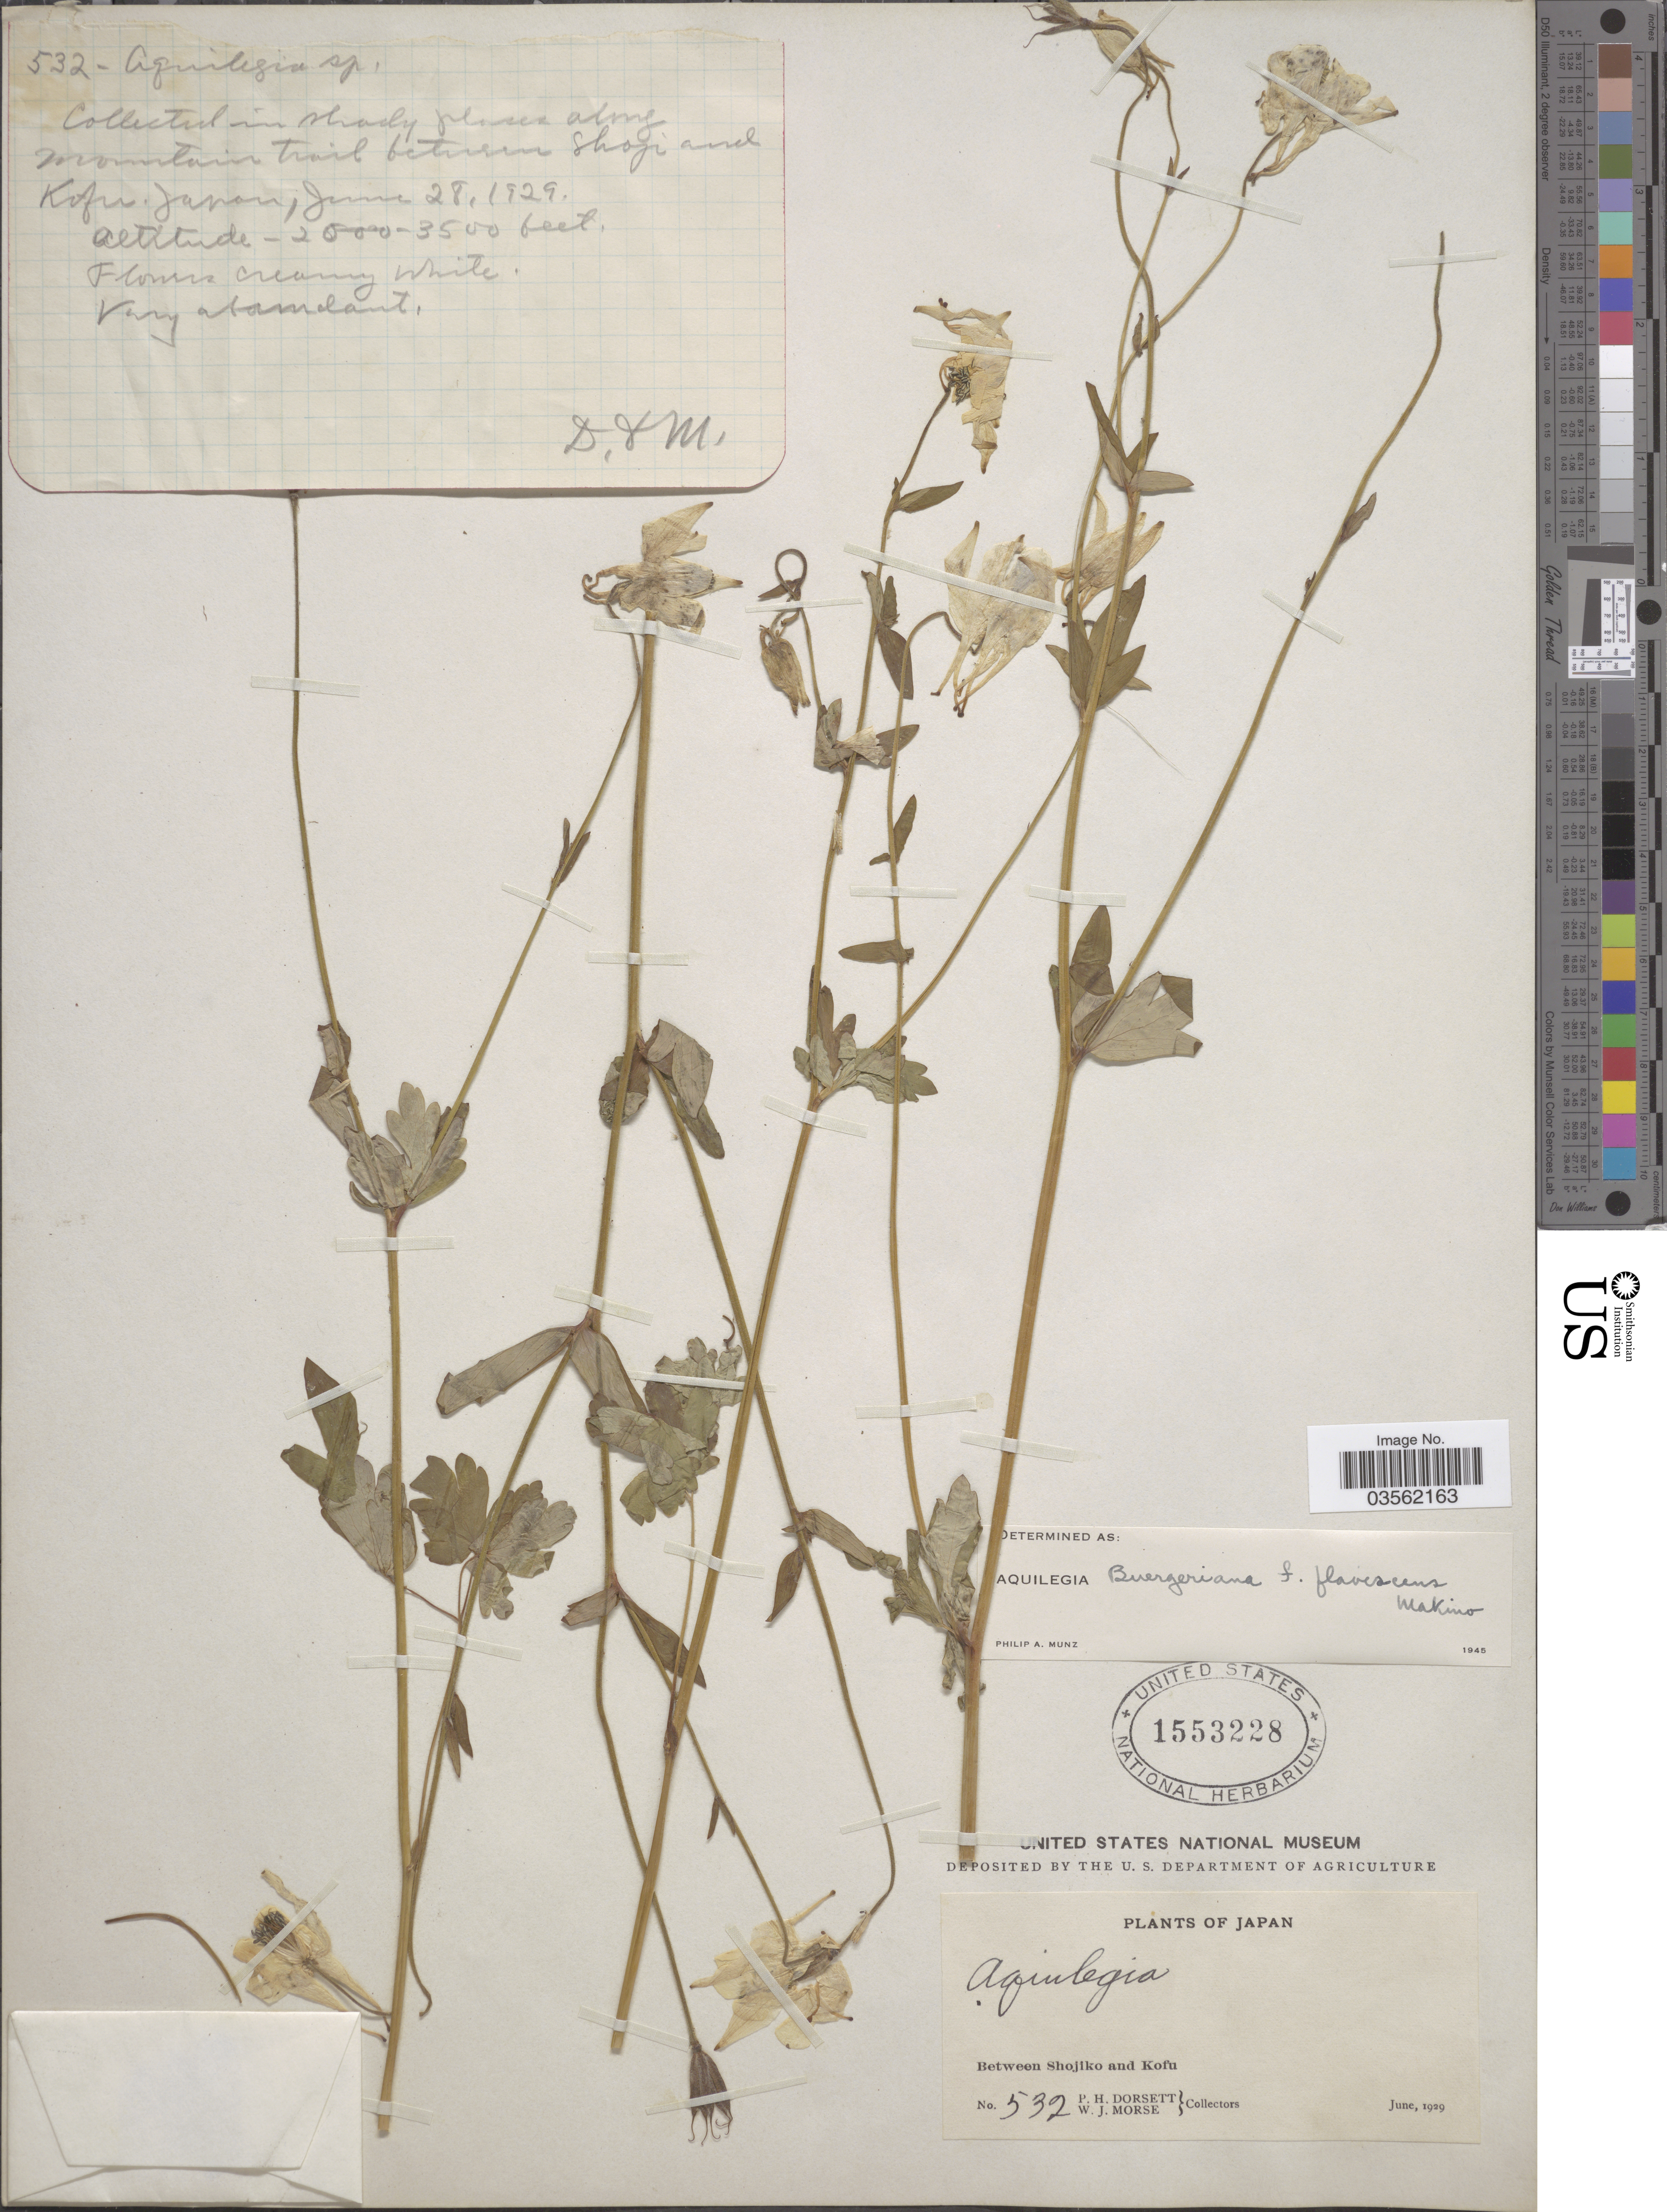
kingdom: Plantae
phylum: Tracheophyta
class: Magnoliopsida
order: Ranunculales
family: Ranunculaceae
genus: Aquilegia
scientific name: Aquilegia buergeriana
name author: Siebold & Zucc.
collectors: P. H. Dorsett & W. J. Morse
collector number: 532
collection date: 1929-06-28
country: Japan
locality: Along mountain trail between Shojiko and Kofu.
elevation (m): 610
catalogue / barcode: US 1553228